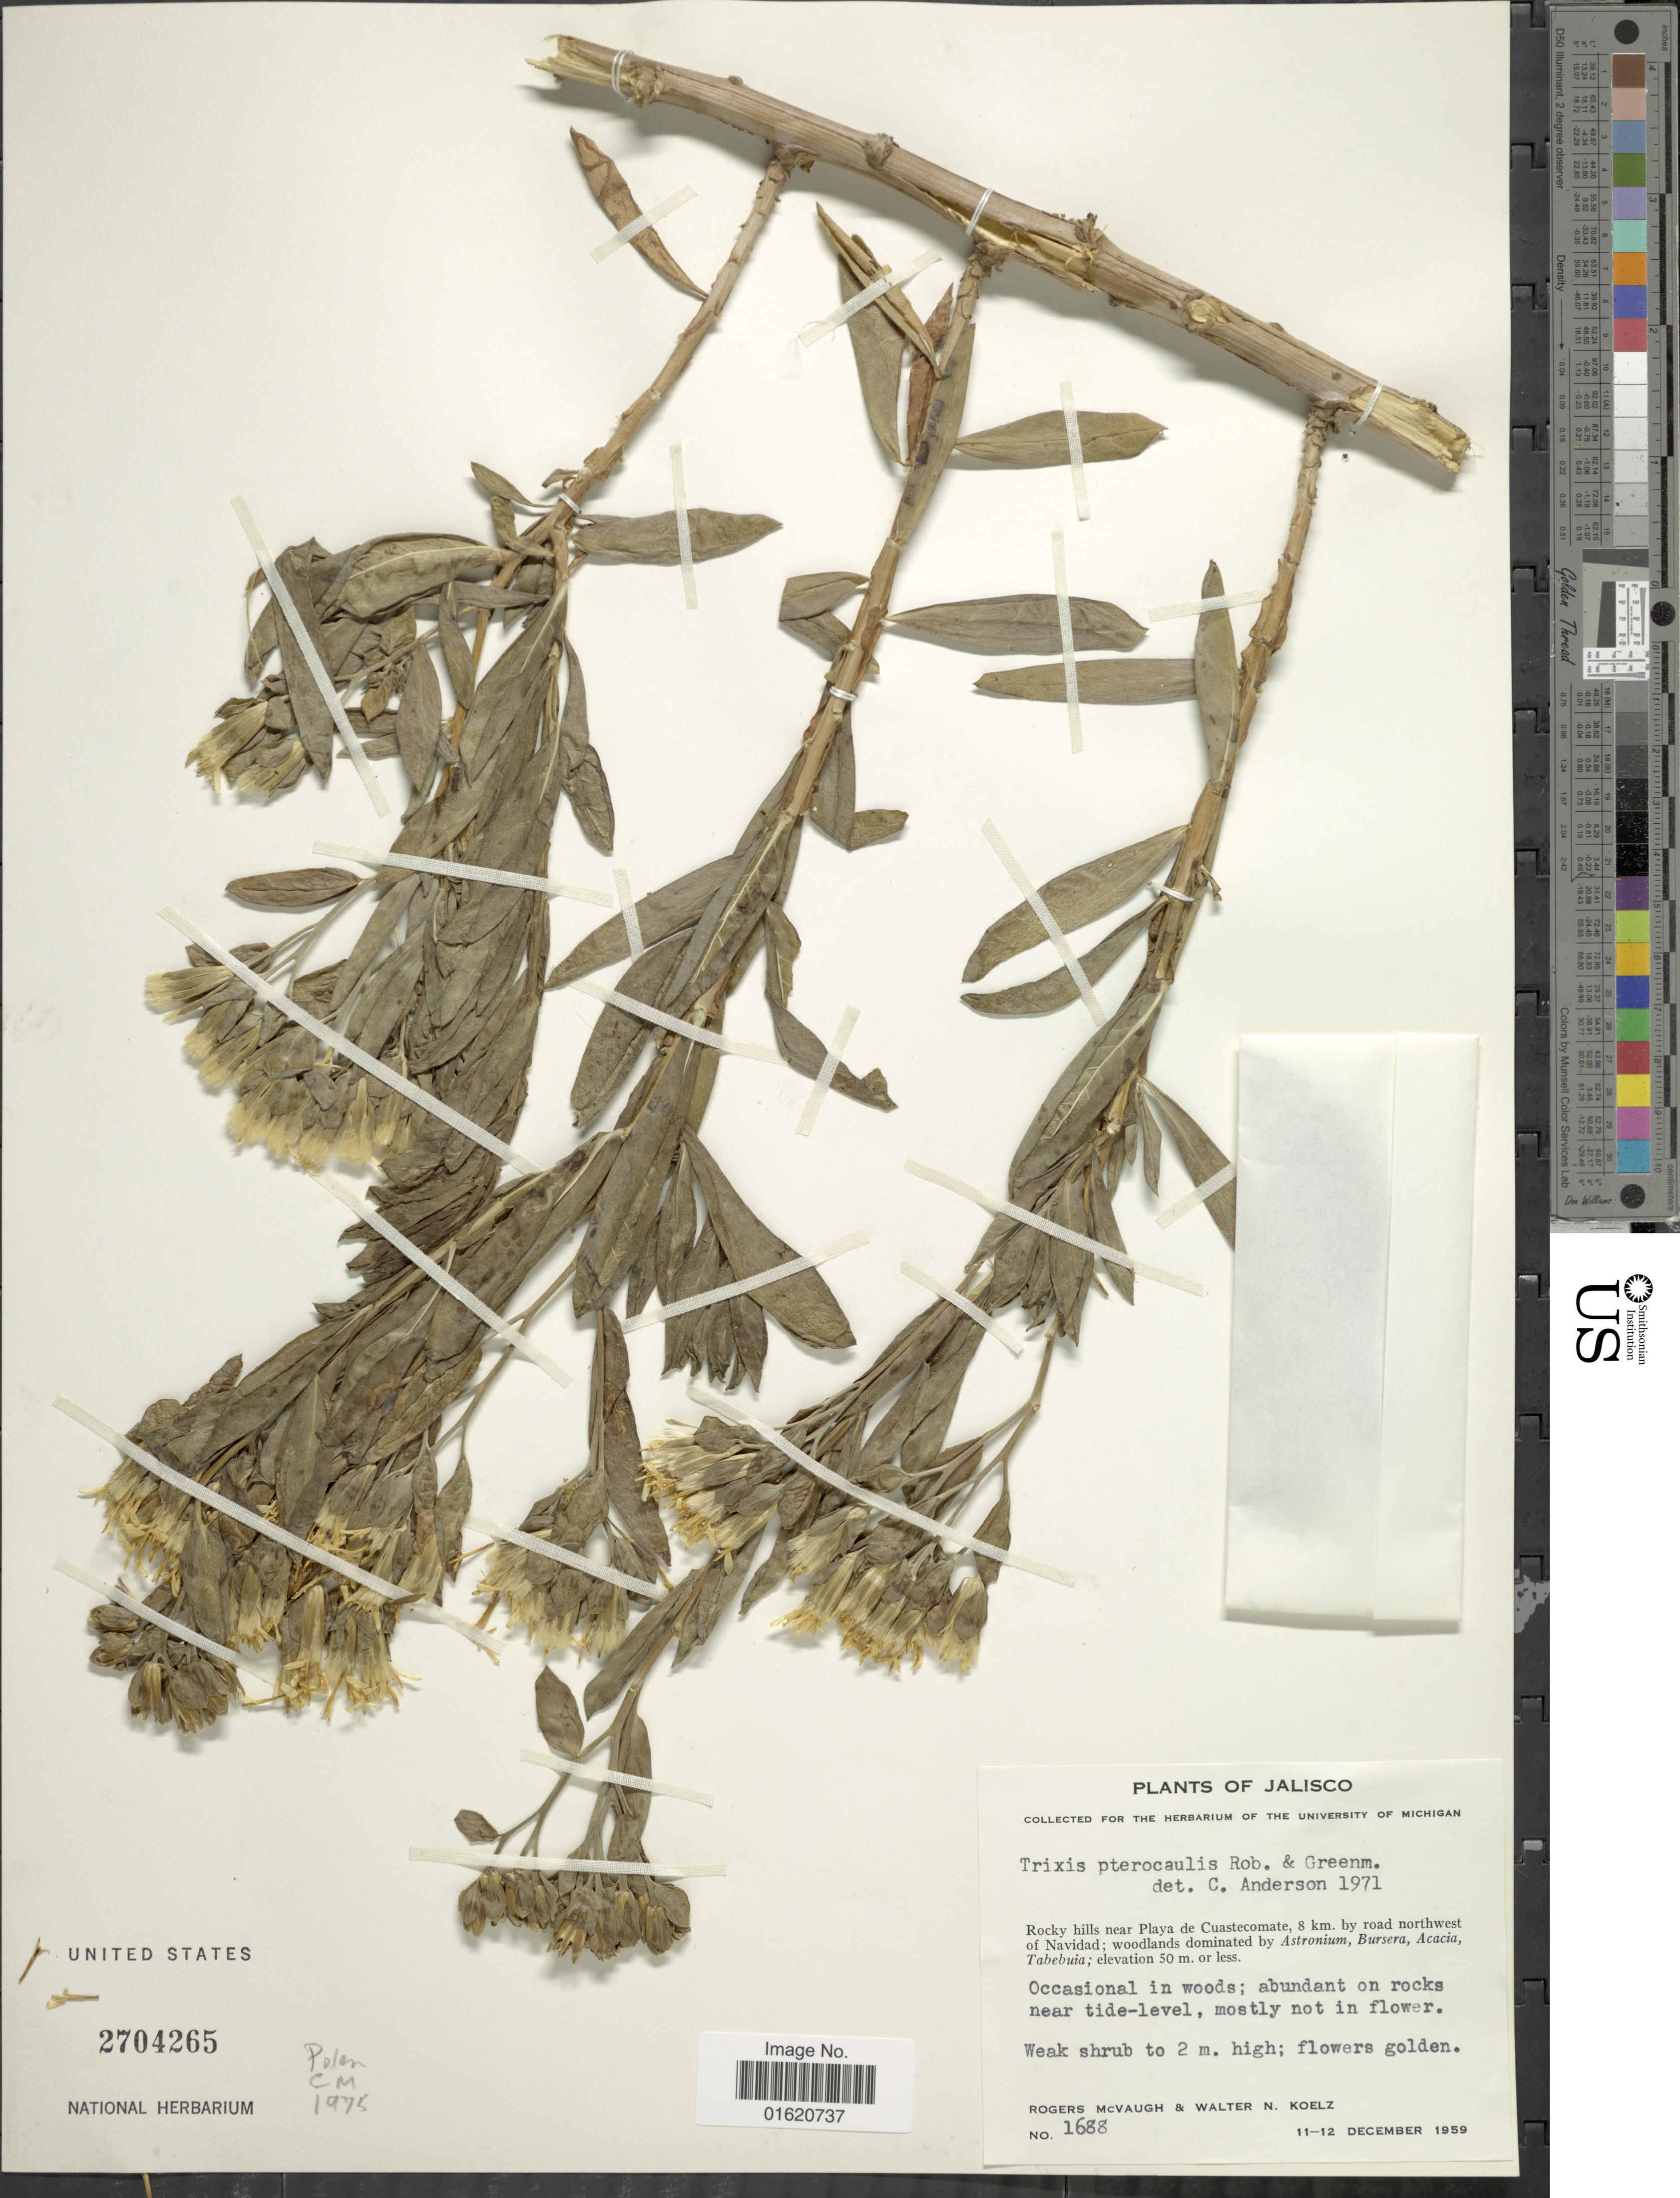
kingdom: Plantae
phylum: Tracheophyta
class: Magnoliopsida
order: Asterales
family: Asteraceae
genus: Trixis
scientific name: Trixis pterocaulis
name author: B.L. Rob. & Greenm.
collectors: R. McVaugh & W. N. Koelz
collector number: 1688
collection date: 1959-12-11/1959-12-12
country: Mexico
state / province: Jalisco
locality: Rocky hills near Playa de Cuastecomate, 8 km. by road northwest of Navidad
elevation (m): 50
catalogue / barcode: US 2704265